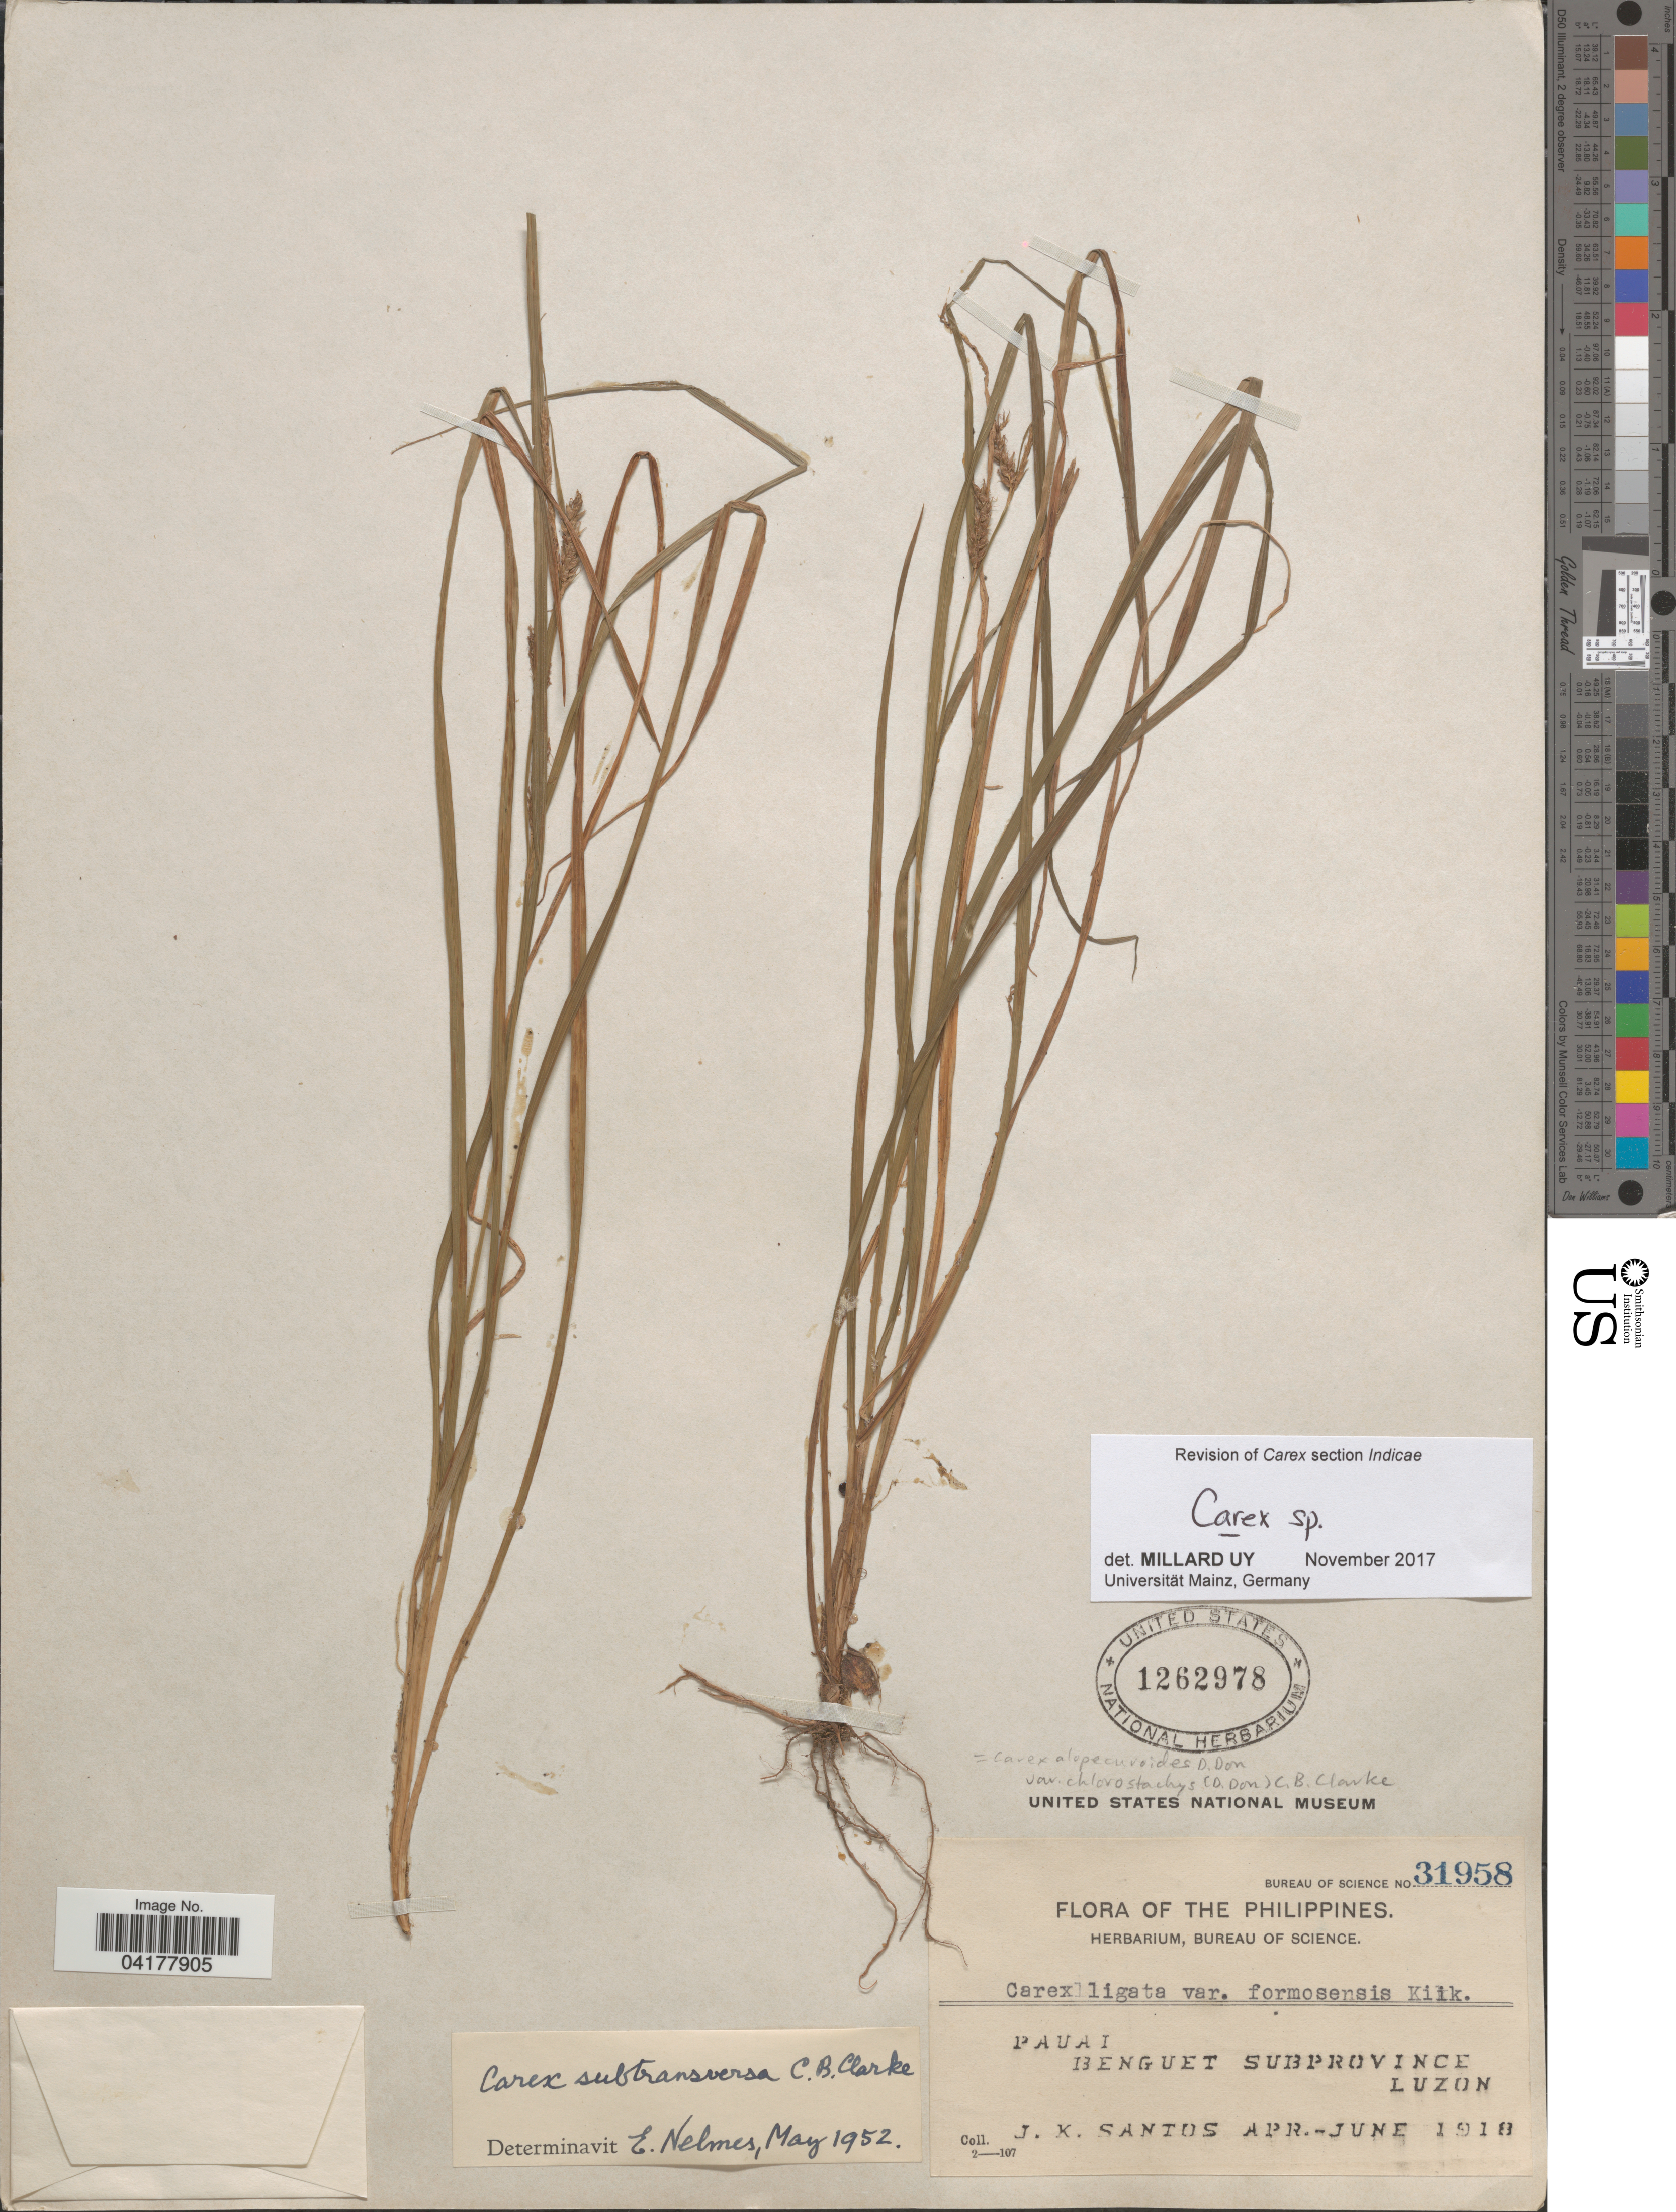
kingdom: Plantae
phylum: Tracheophyta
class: Liliopsida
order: Poales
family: Cyperaceae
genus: Carex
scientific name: Carex sp.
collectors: J. K. Santos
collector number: Bureau of Science 31958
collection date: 1918-04/1918-06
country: Philippines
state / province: Cordillera (Administrative Region)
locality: Pauai. Benguet Subprovince. Luzon.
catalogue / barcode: US 1262978